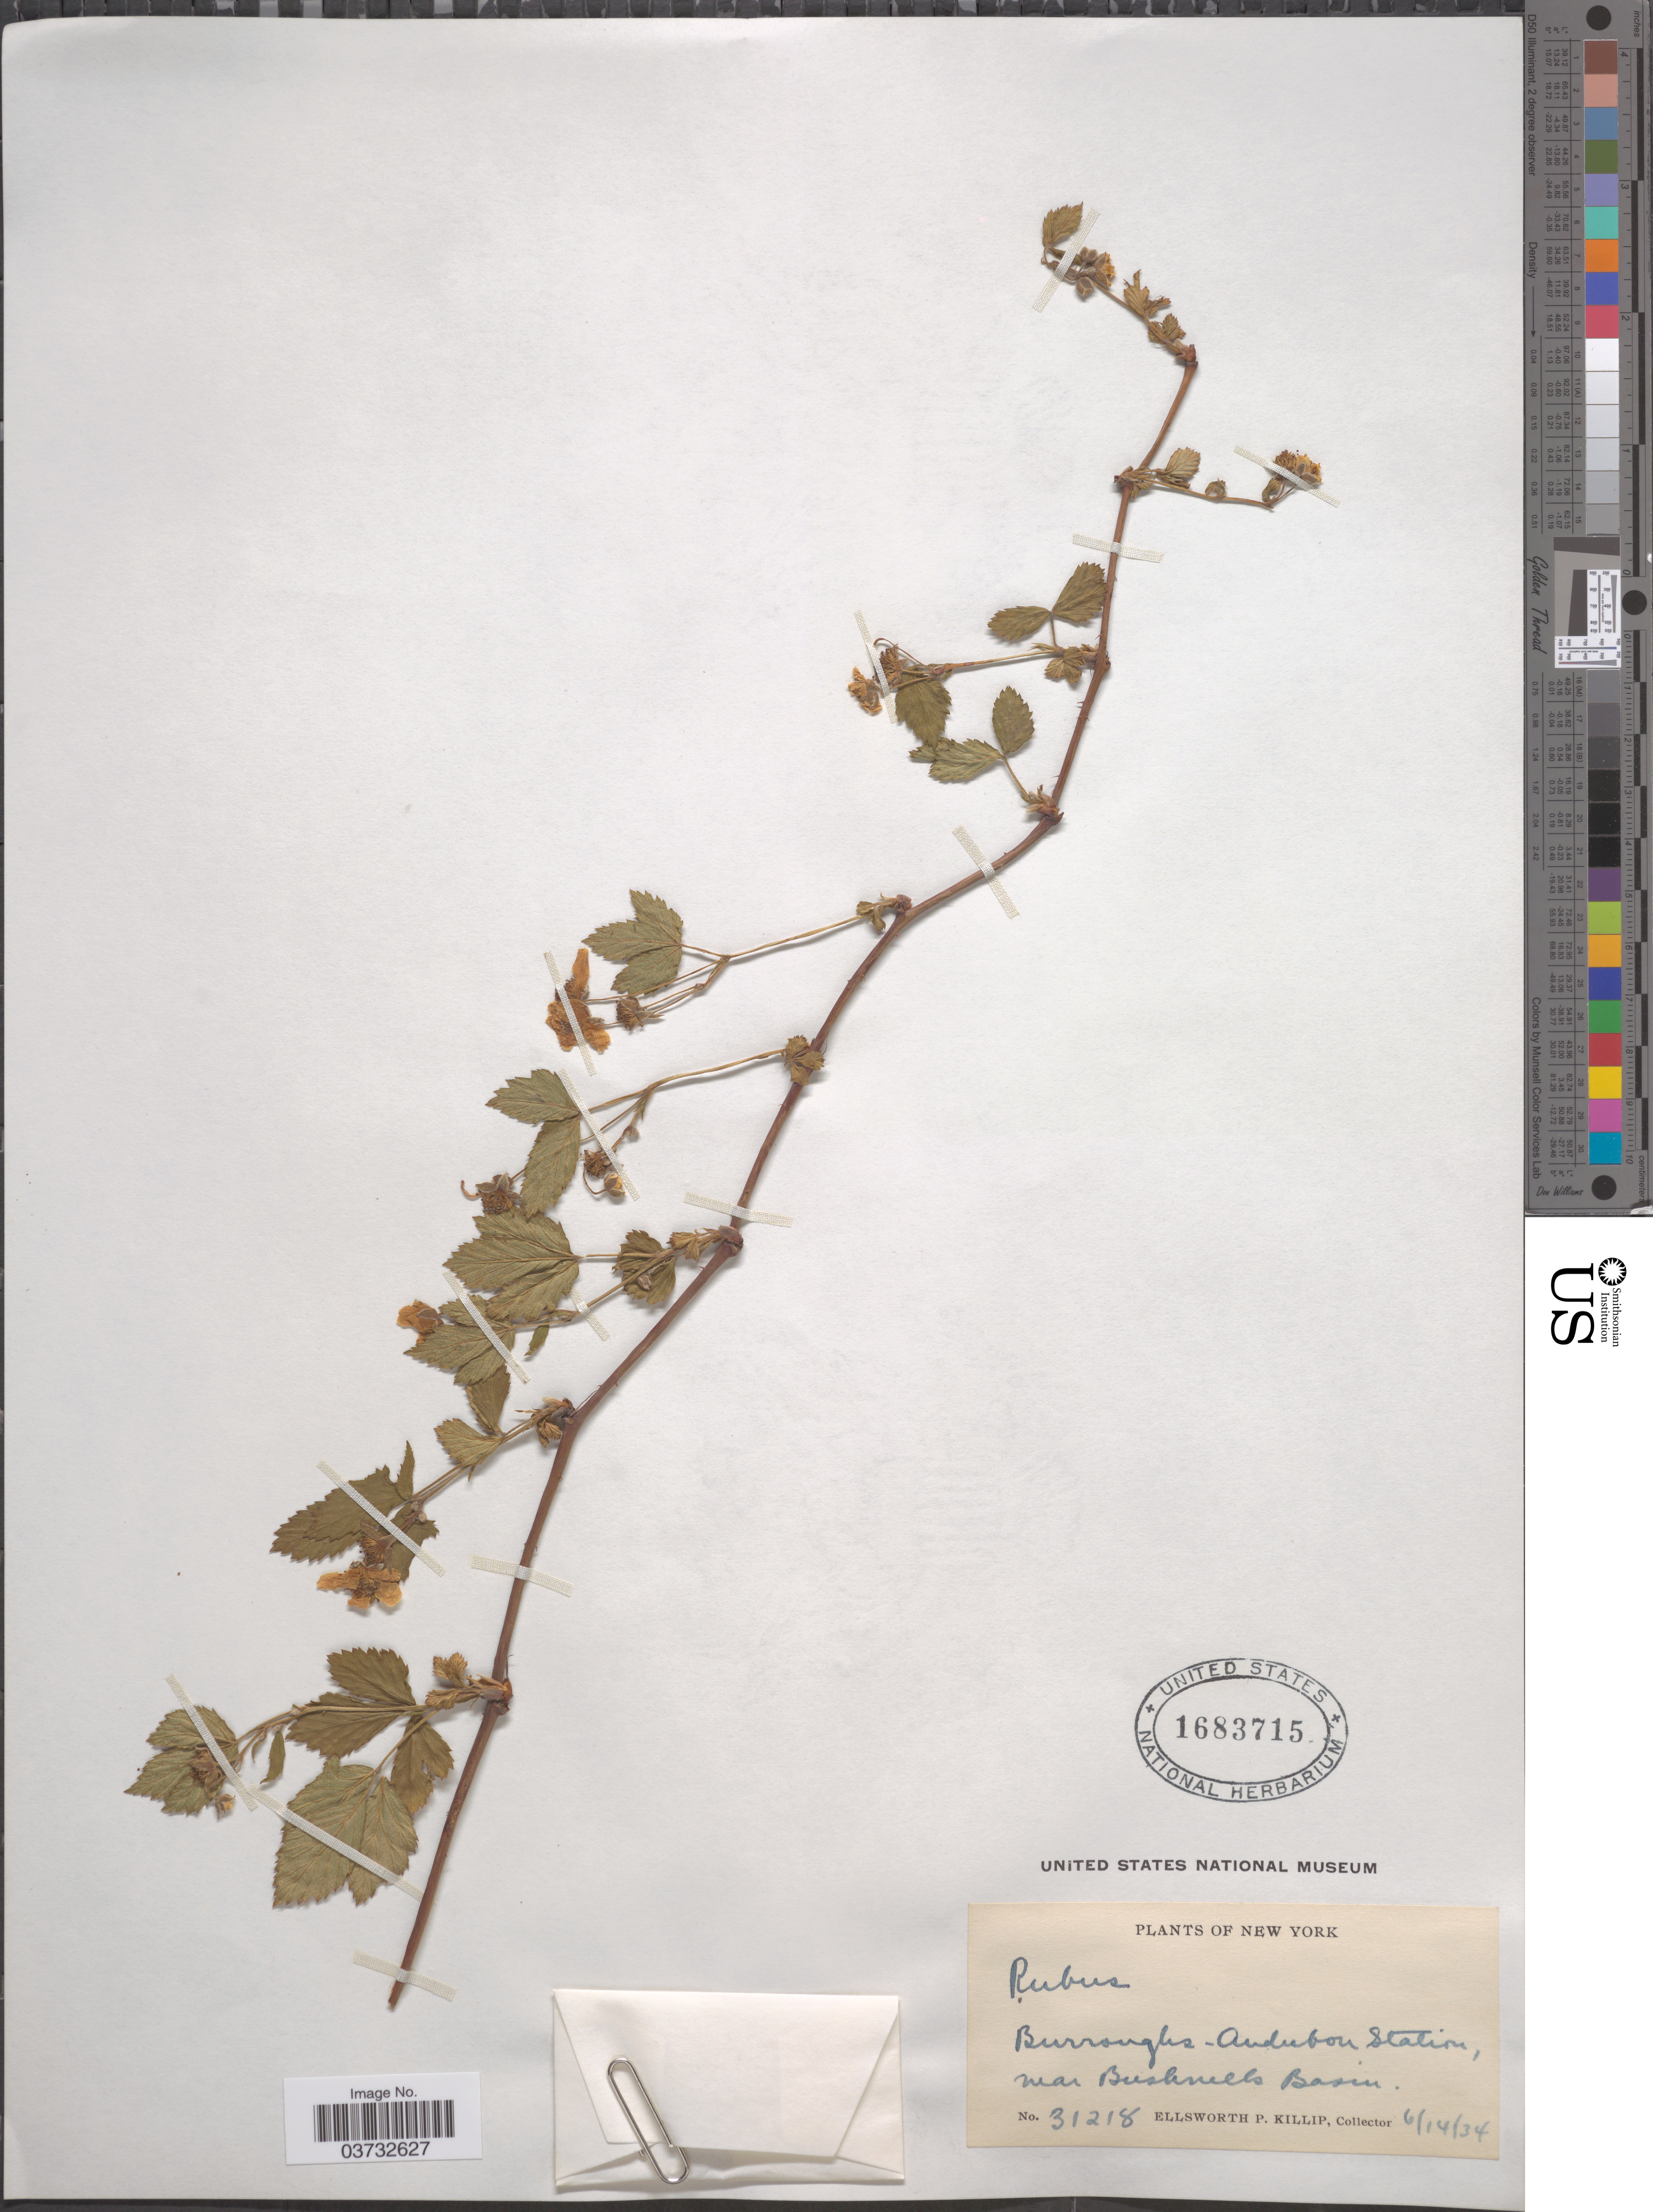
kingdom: Plantae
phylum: Tracheophyta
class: Magnoliopsida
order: Rosales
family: Rosaceae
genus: Rubus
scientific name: Rubus sp.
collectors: E. P. Killip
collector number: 31218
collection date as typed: Transcribed d/m/y: 14/6/34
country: United States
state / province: New York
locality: Burroughs - Audubon Station, near Bushnells Basin.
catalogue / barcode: US 1683715